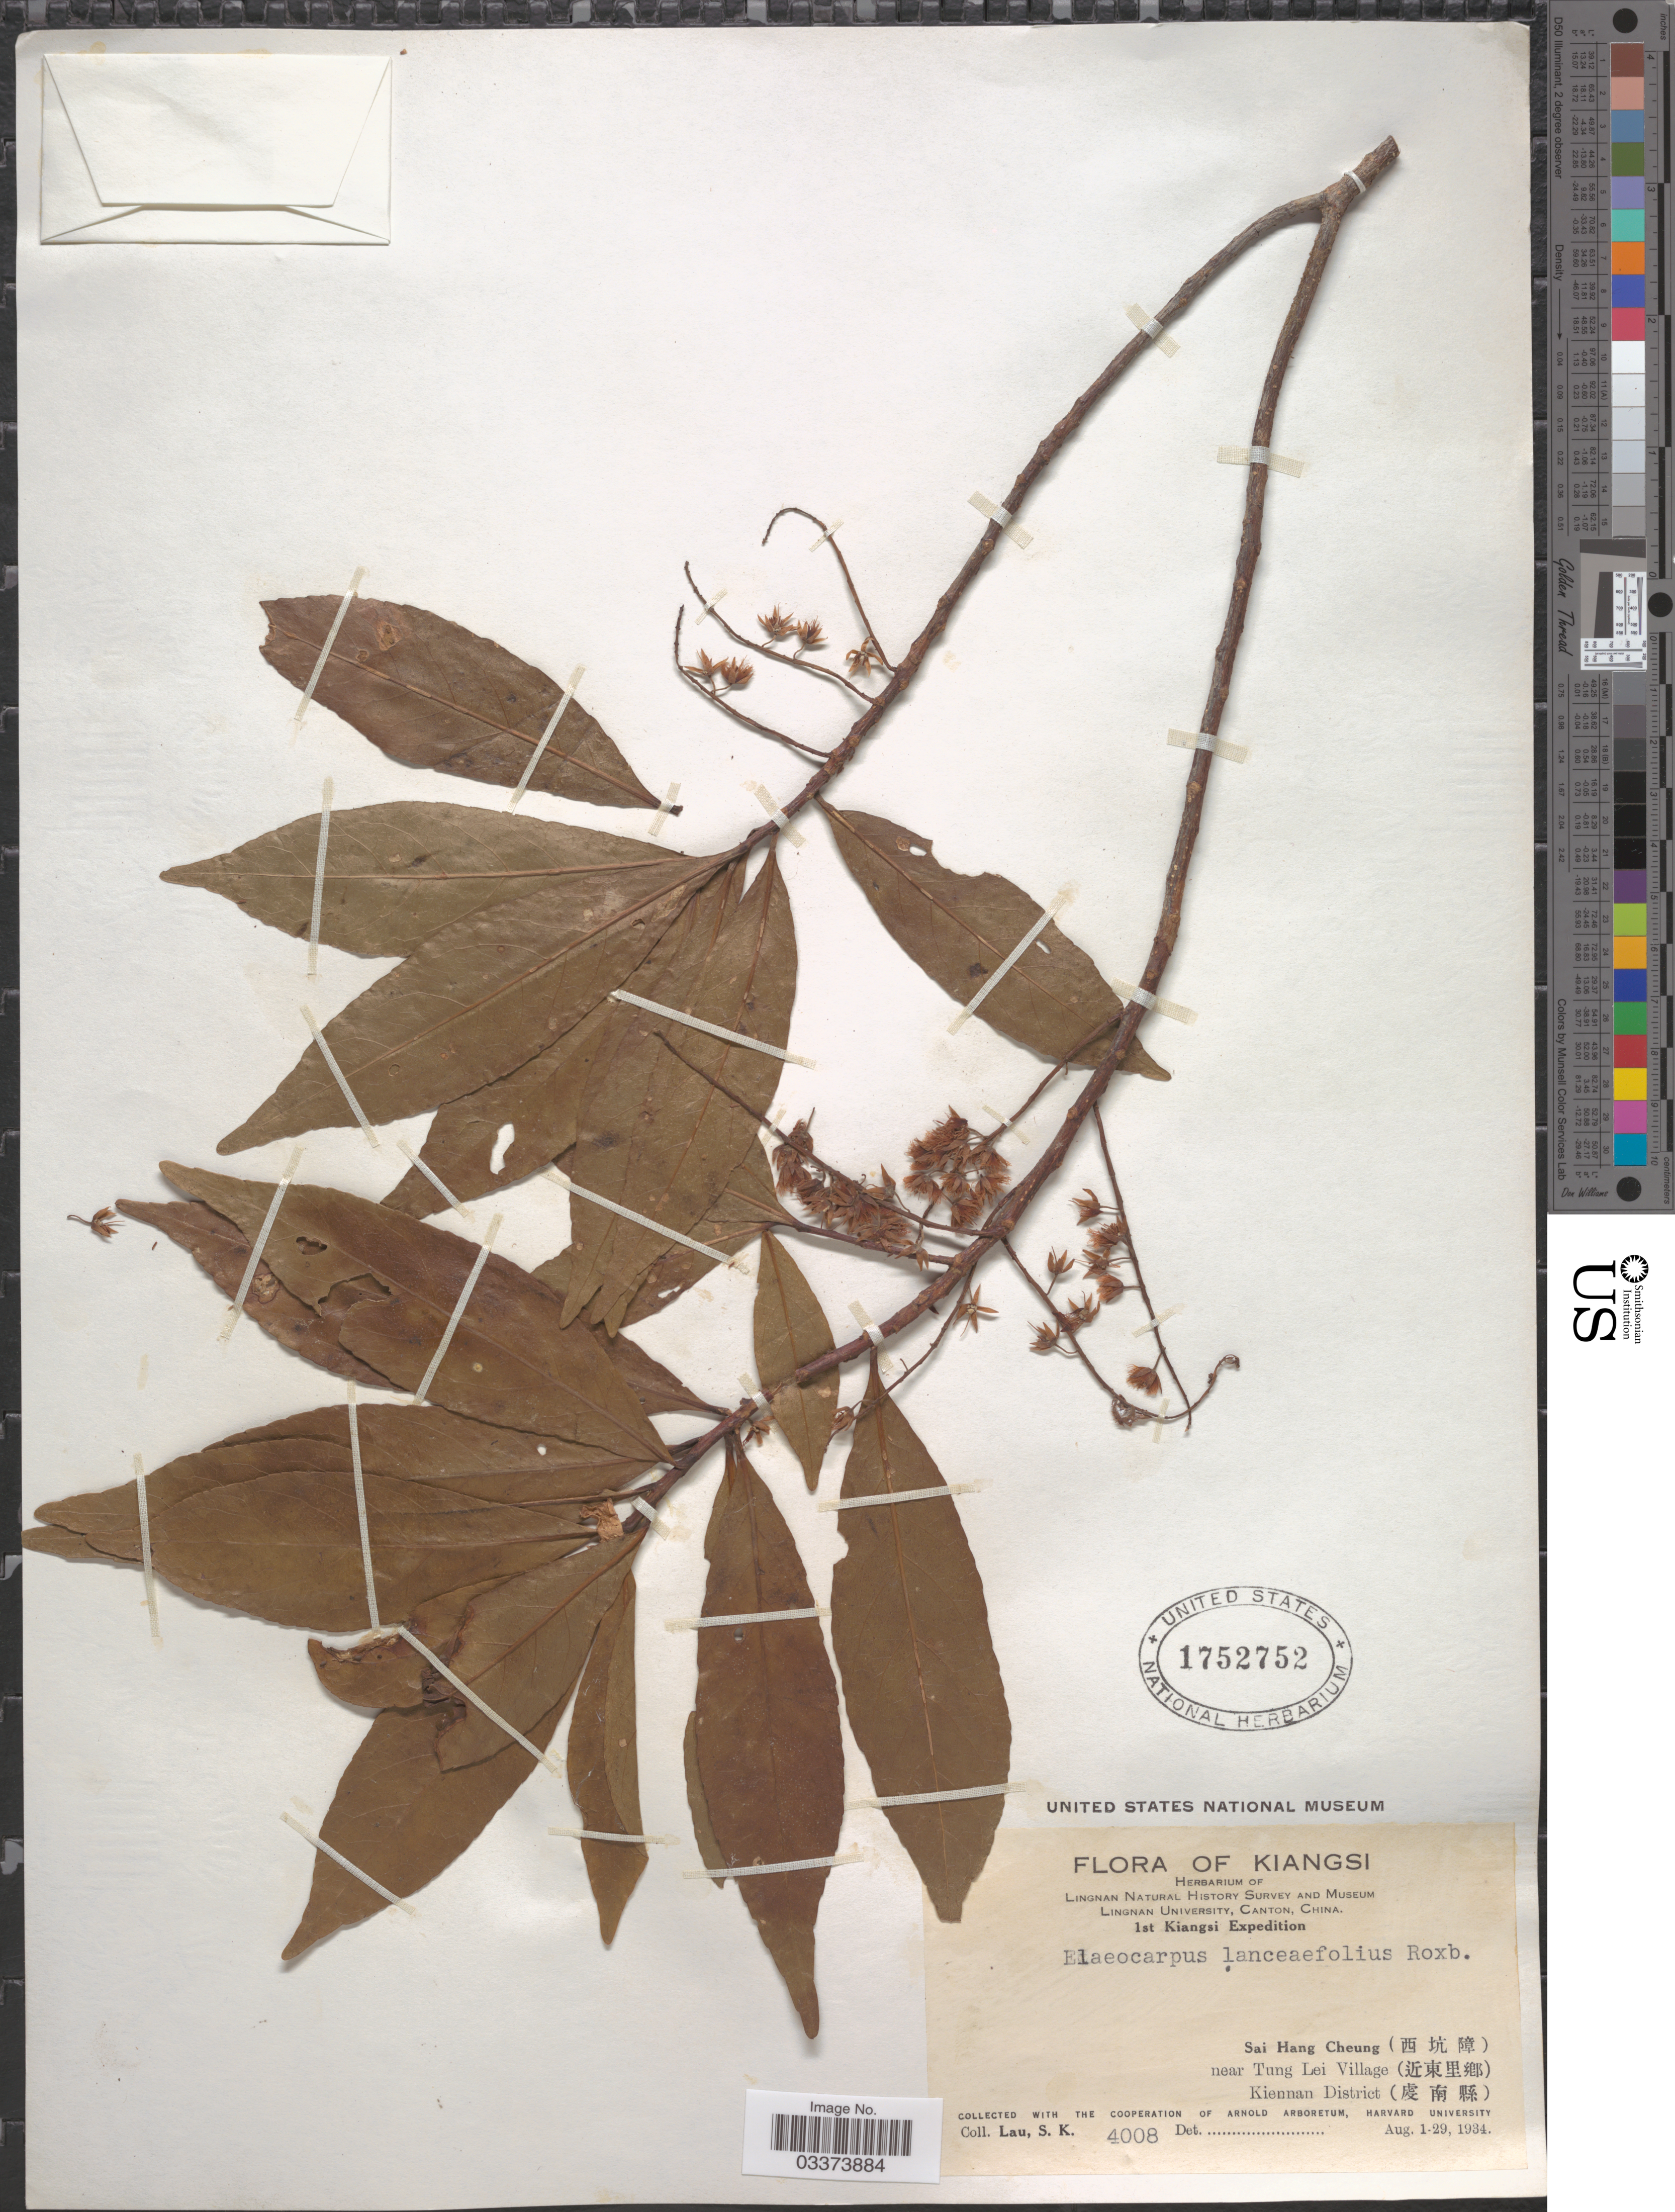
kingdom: Plantae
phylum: Tracheophyta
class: Magnoliopsida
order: Oxalidales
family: Elaeocarpaceae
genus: Elaeocarpus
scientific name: Elaeocarpus lanceifolius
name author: Roxb.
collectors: S. K. Lau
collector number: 4008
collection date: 1934-08-01/1934-08-29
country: China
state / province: Jiangxi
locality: Kiangsi. Sai Hang Cheung (X) near Tung Lei Village (X) Kiennan District (X).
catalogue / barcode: US 1752752